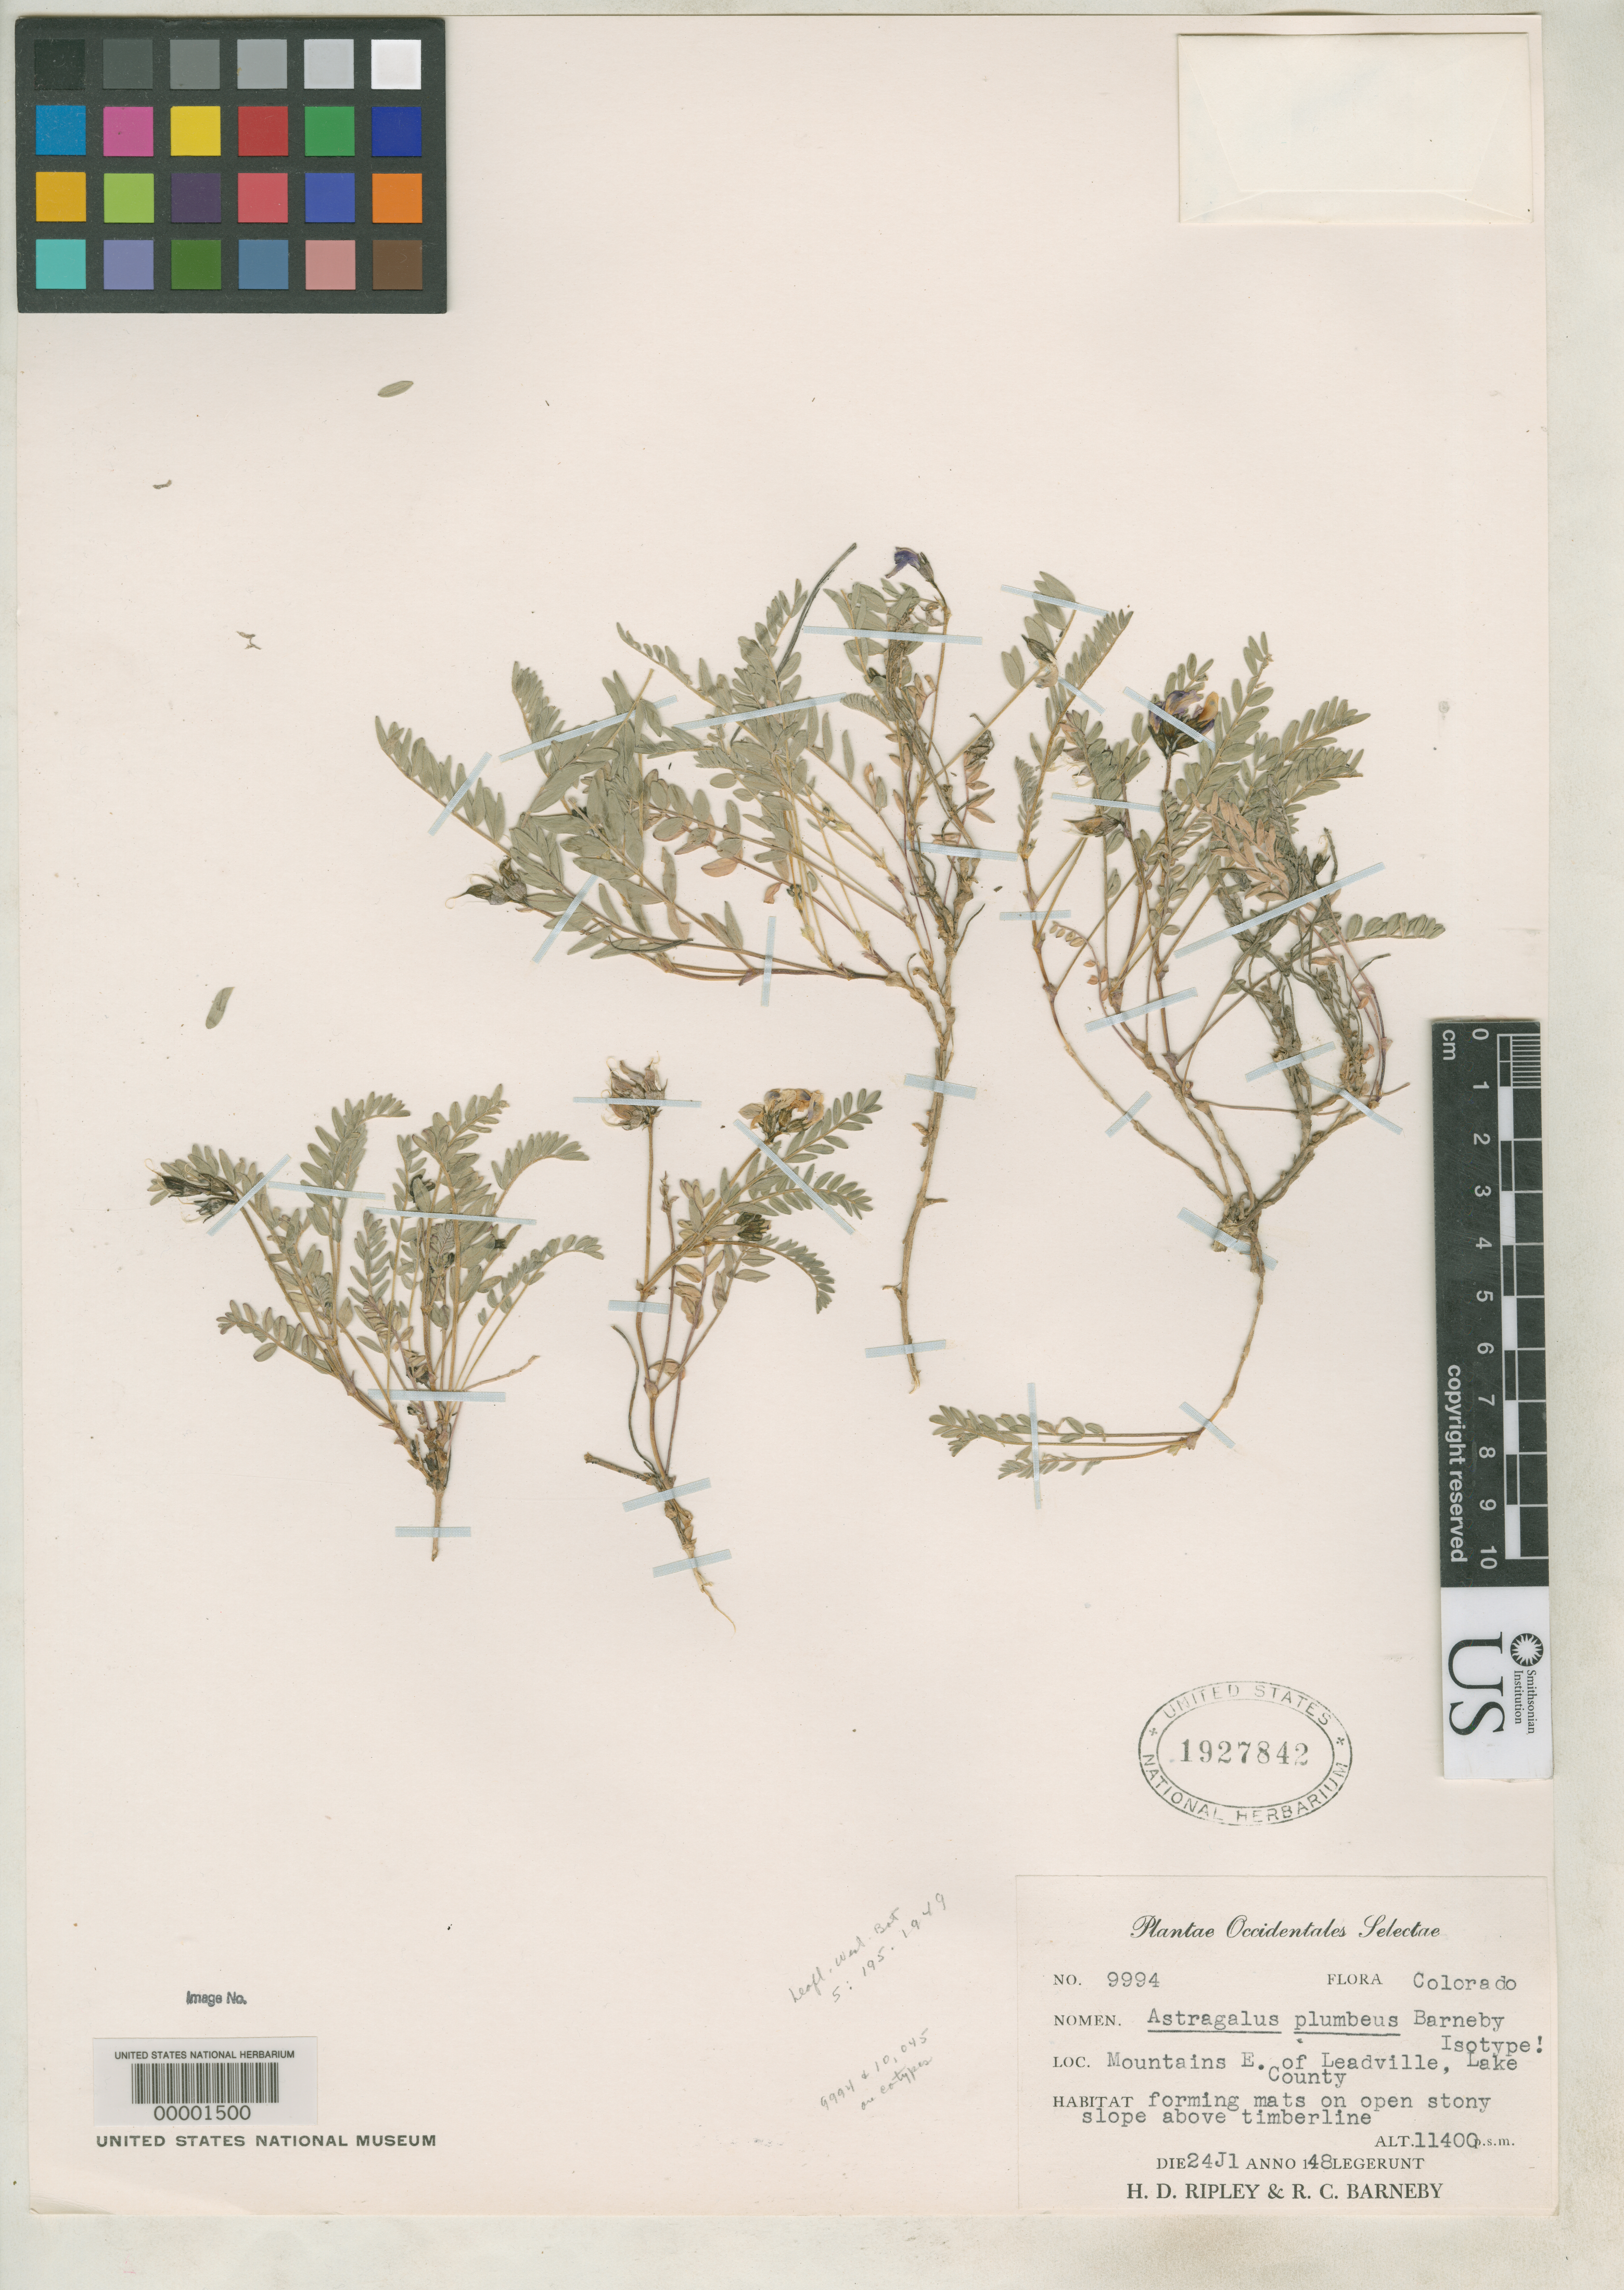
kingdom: Plantae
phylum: Tracheophyta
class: Magnoliopsida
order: Fabales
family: Fabaceae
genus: Astragalus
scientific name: Astragalus plumbeus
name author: Barneby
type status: Isosyntype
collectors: H. Ripley & R. C. Barneby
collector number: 9994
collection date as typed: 24 Jul 1948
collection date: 1948-07-24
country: United States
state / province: Colorado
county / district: Lake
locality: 4 mi E of Leadville.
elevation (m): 3475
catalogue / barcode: US 1927842